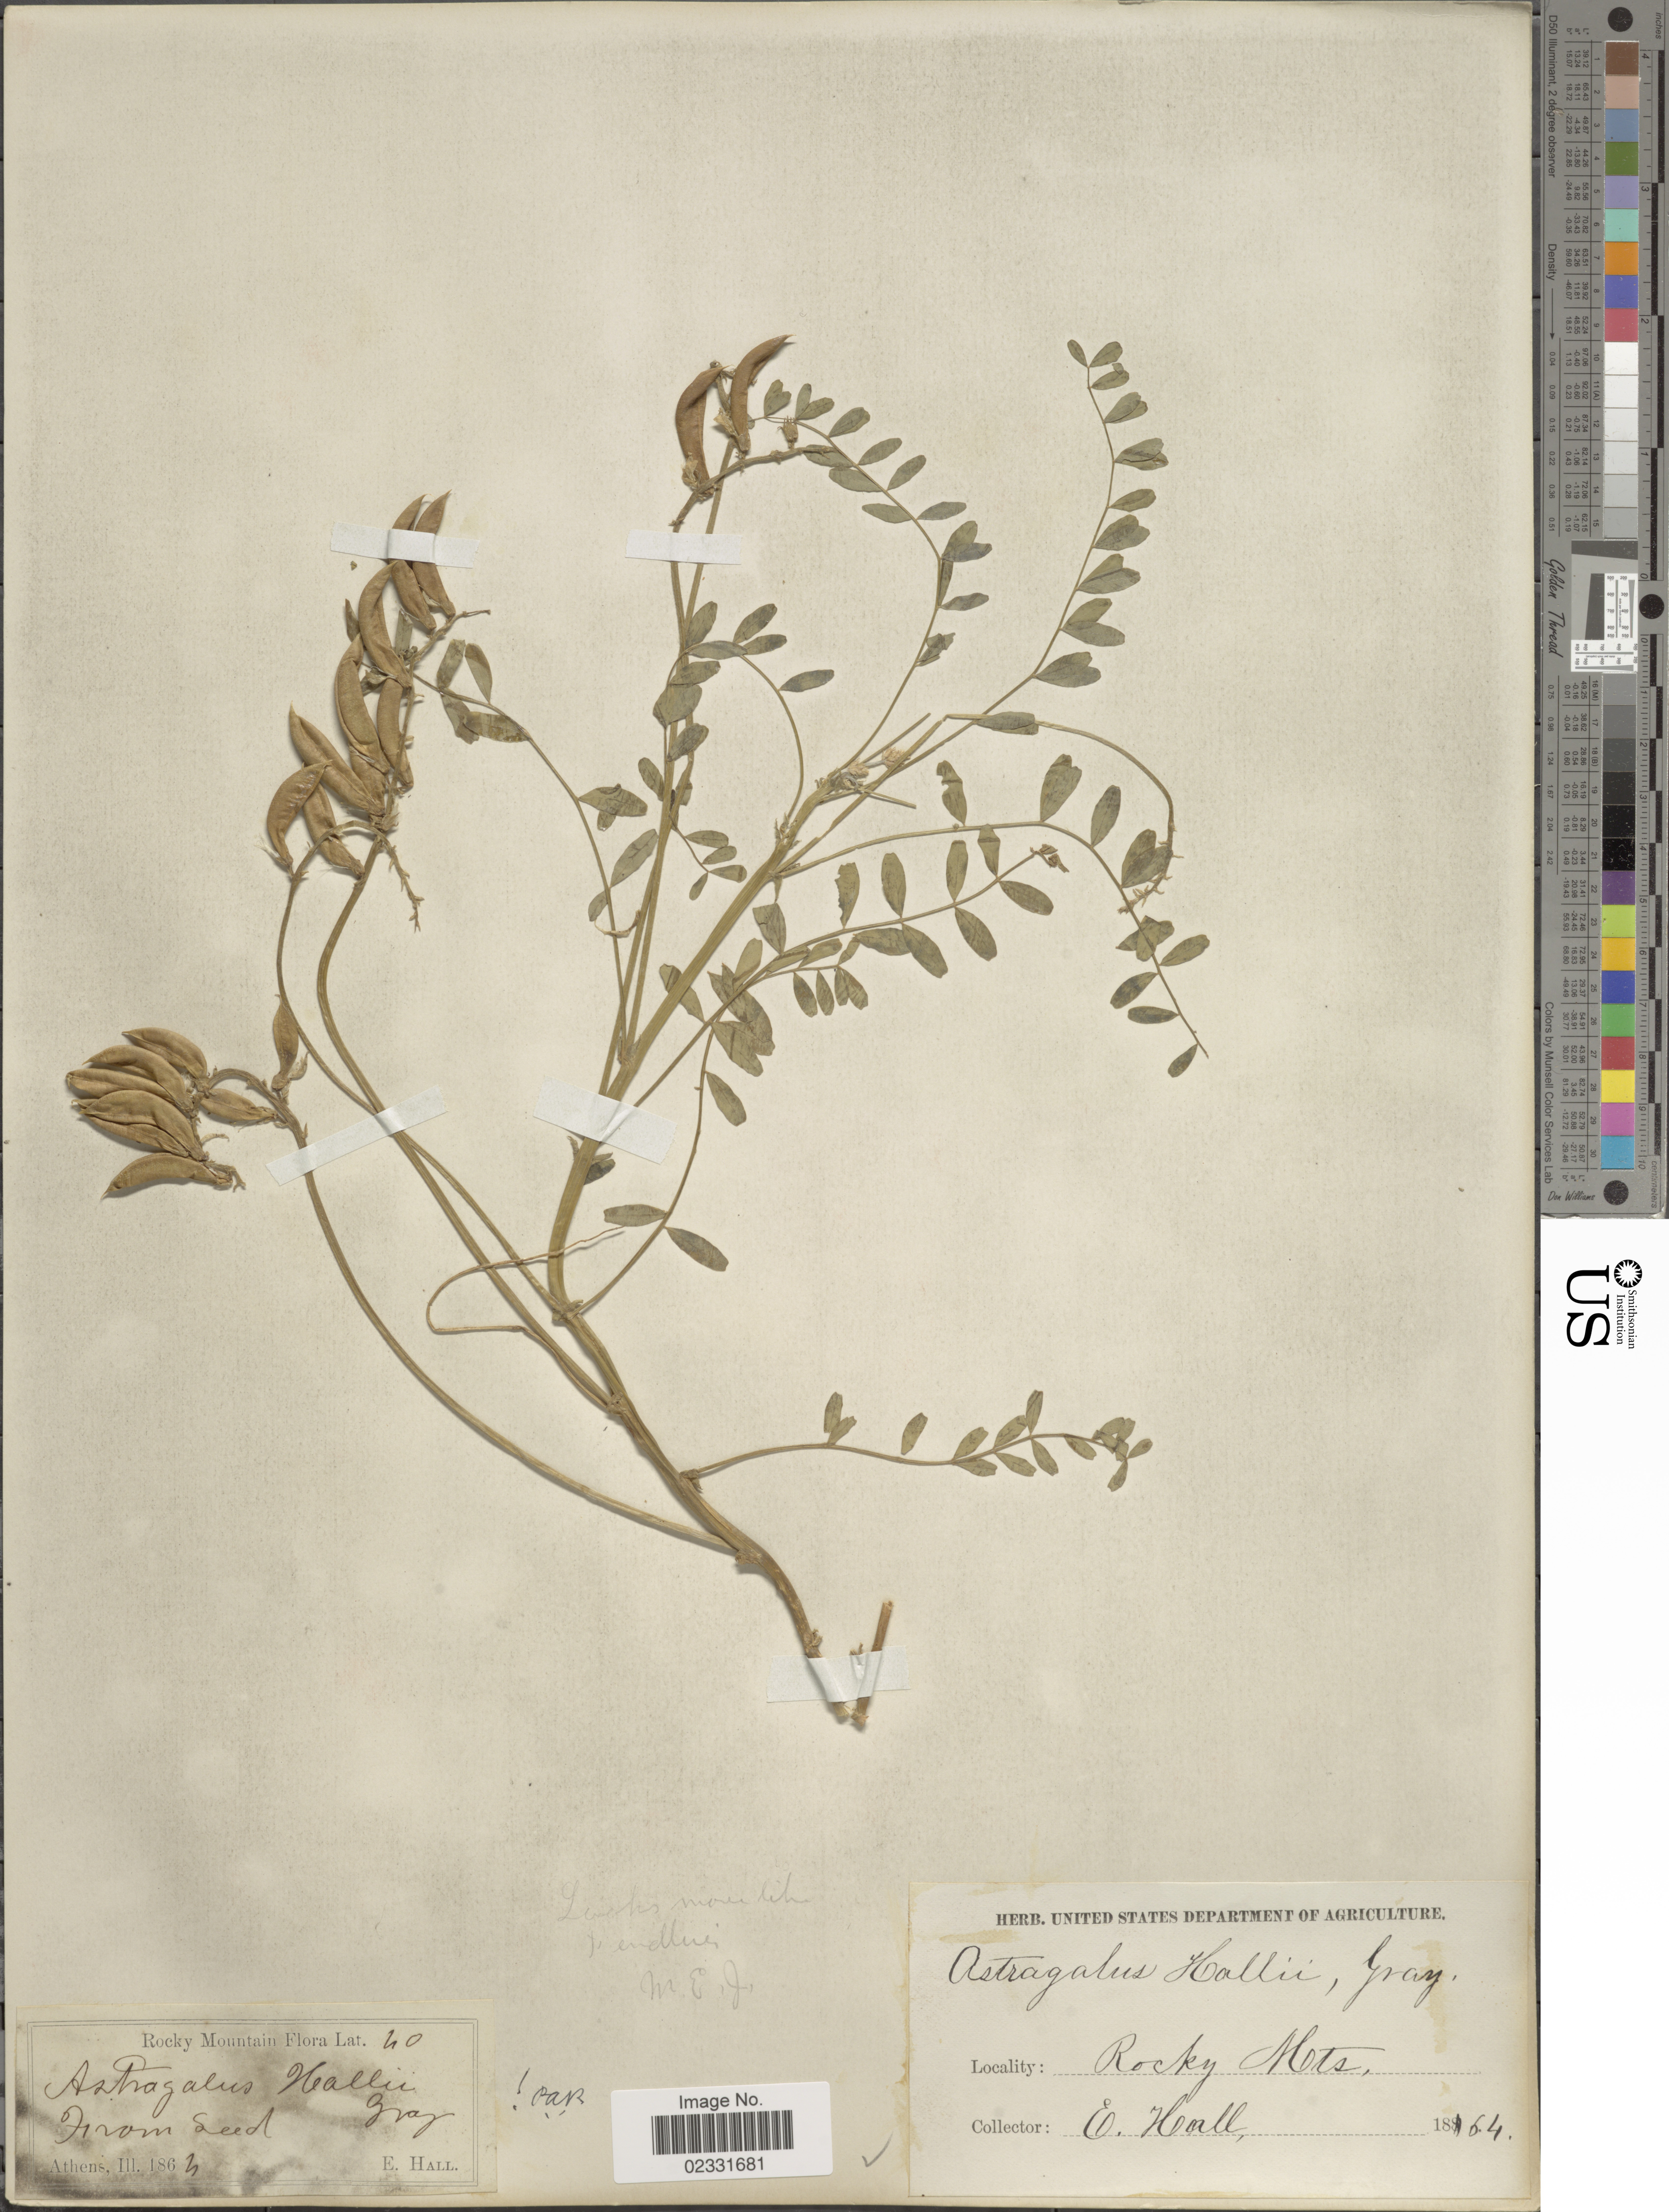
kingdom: Plantae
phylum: Tracheophyta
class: Magnoliopsida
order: Fabales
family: Fabaceae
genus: Astragalus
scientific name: Astragalus hallii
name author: A. Gray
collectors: E. Hall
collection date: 1864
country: United States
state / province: Illinois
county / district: Menard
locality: Athens, Ill. [unsure placement], Rocky Mountain, from seed.